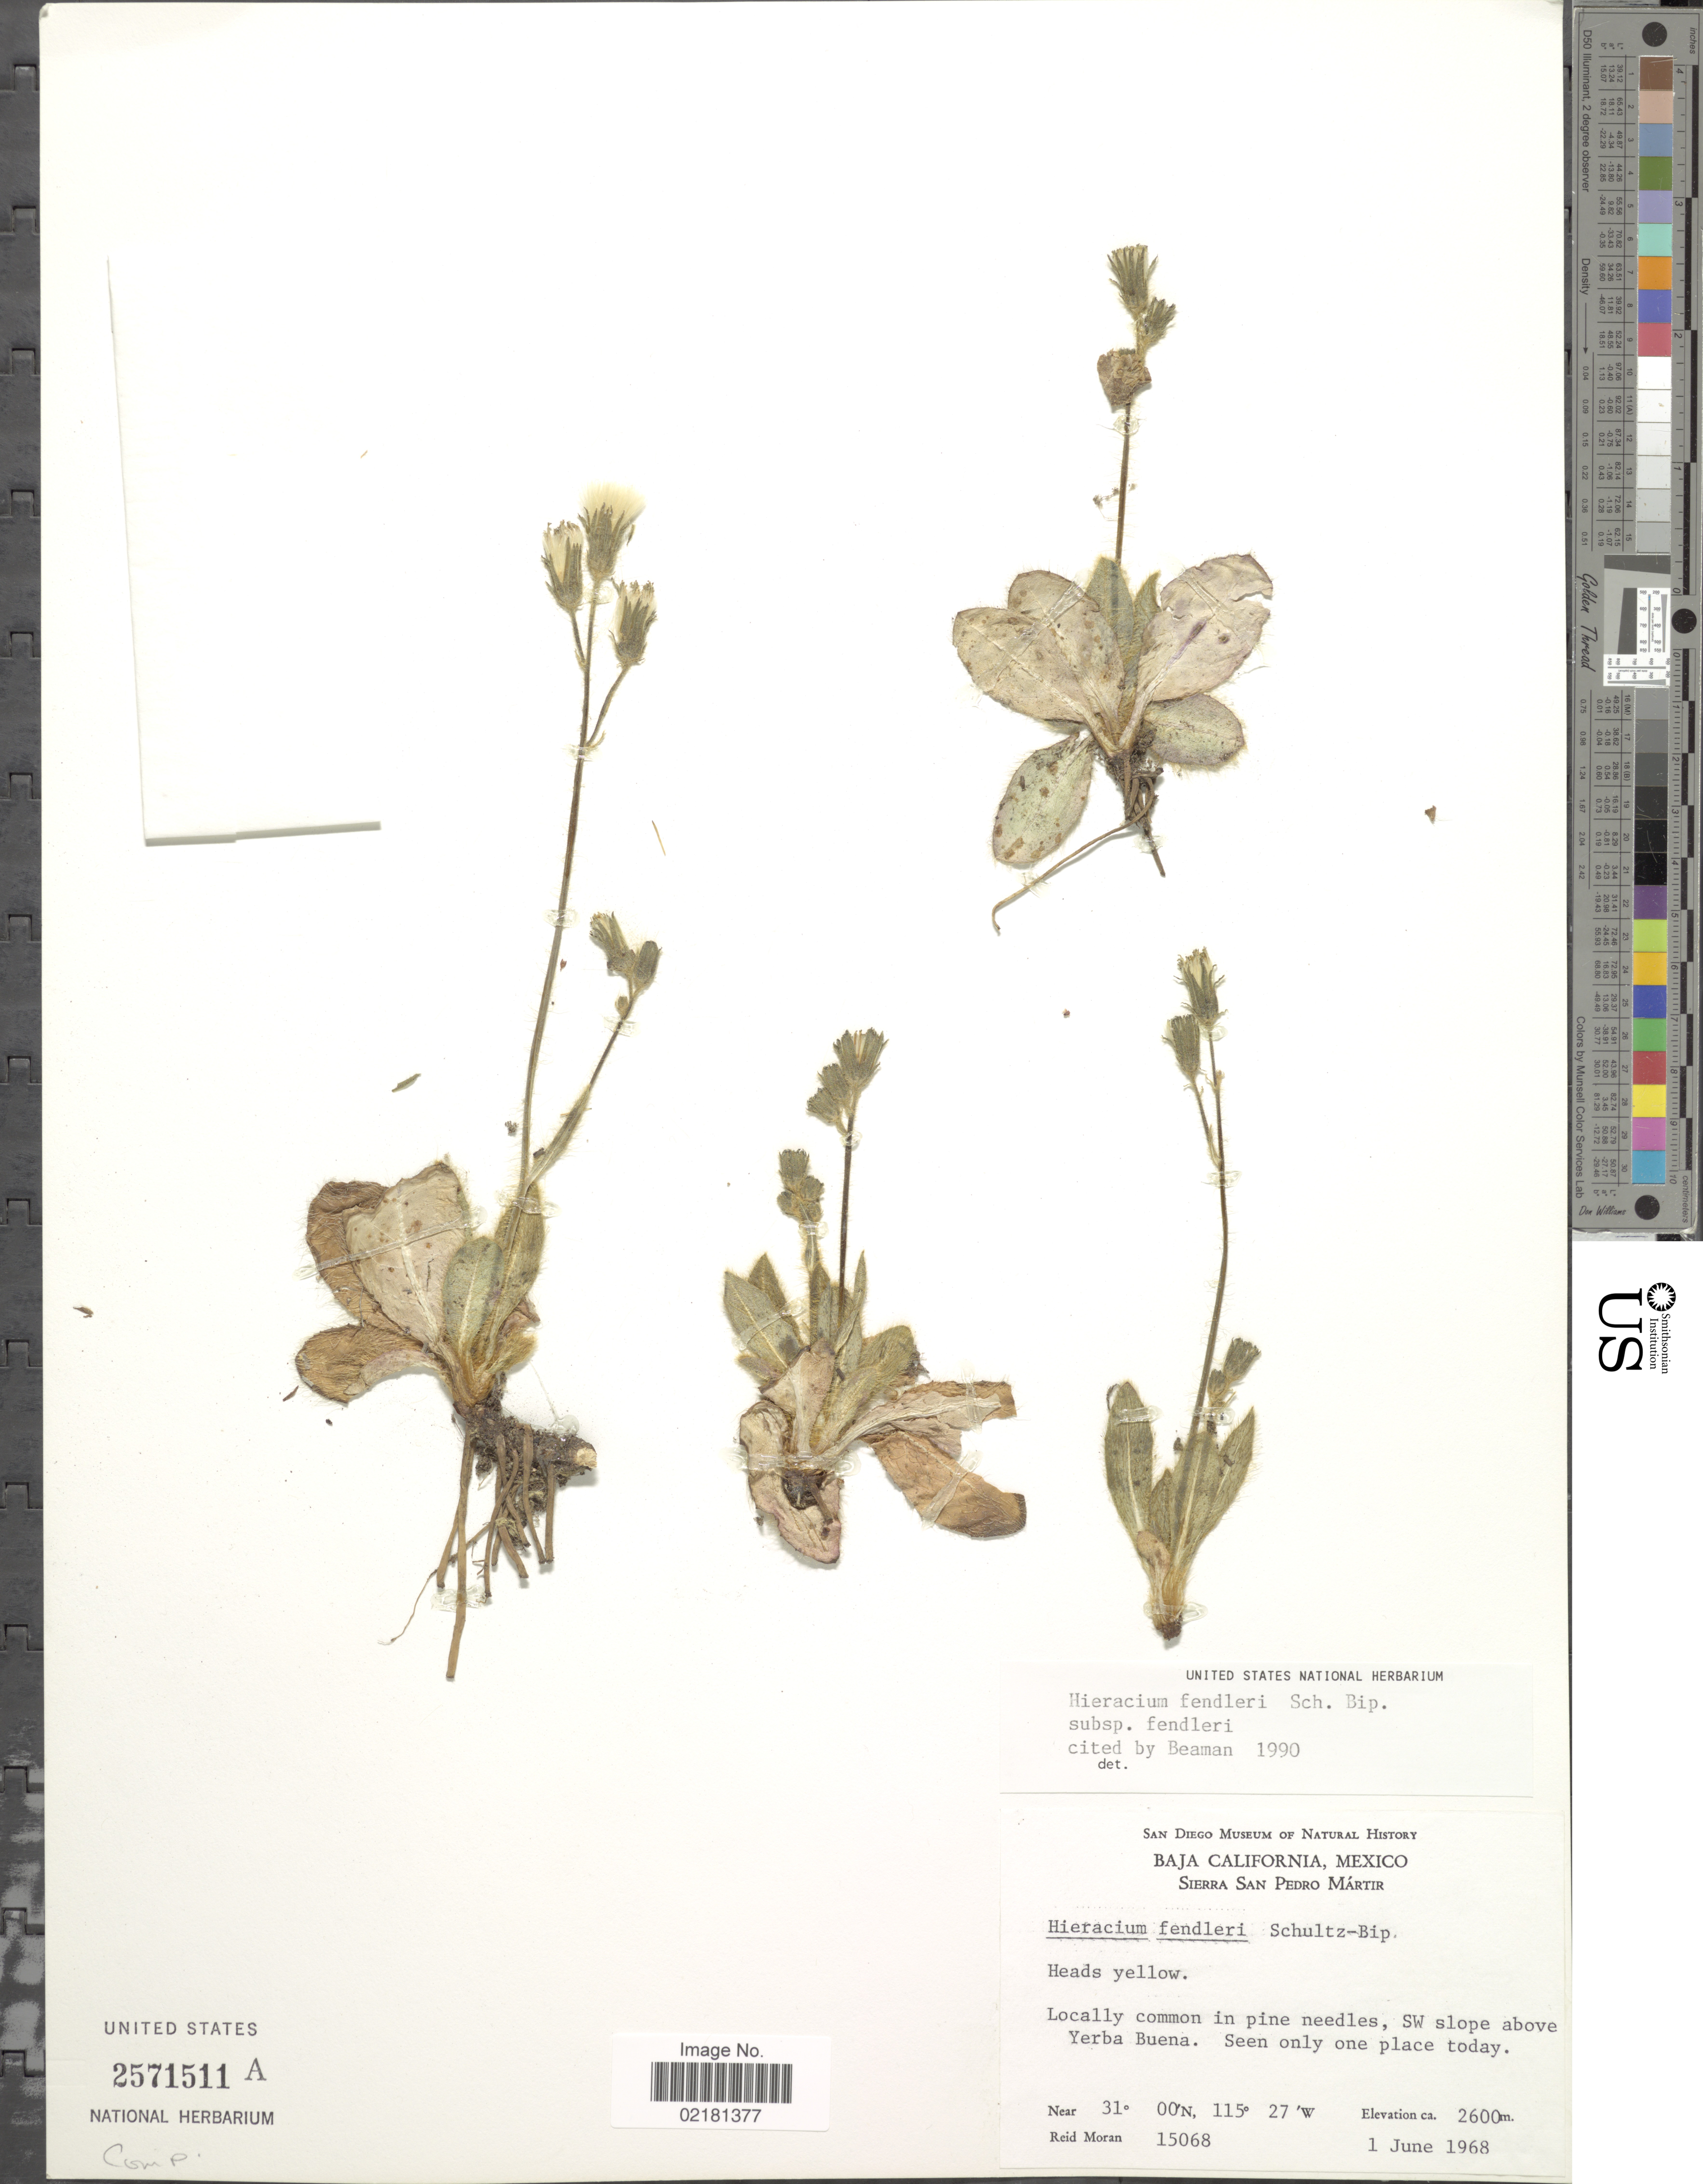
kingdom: Plantae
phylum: Tracheophyta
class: Magnoliopsida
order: Asterales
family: Asteraceae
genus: Hieracium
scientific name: Hieracium fendleri subsp. fendleri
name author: Sch. Bip.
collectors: R. V. Moran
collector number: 15068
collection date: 1968-06-01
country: Mexico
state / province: Baja California Norte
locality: Sierra San Pedro Martir, common in pine needles, SW slope above Yerba Buena.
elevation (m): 2600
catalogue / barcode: US 2571511A